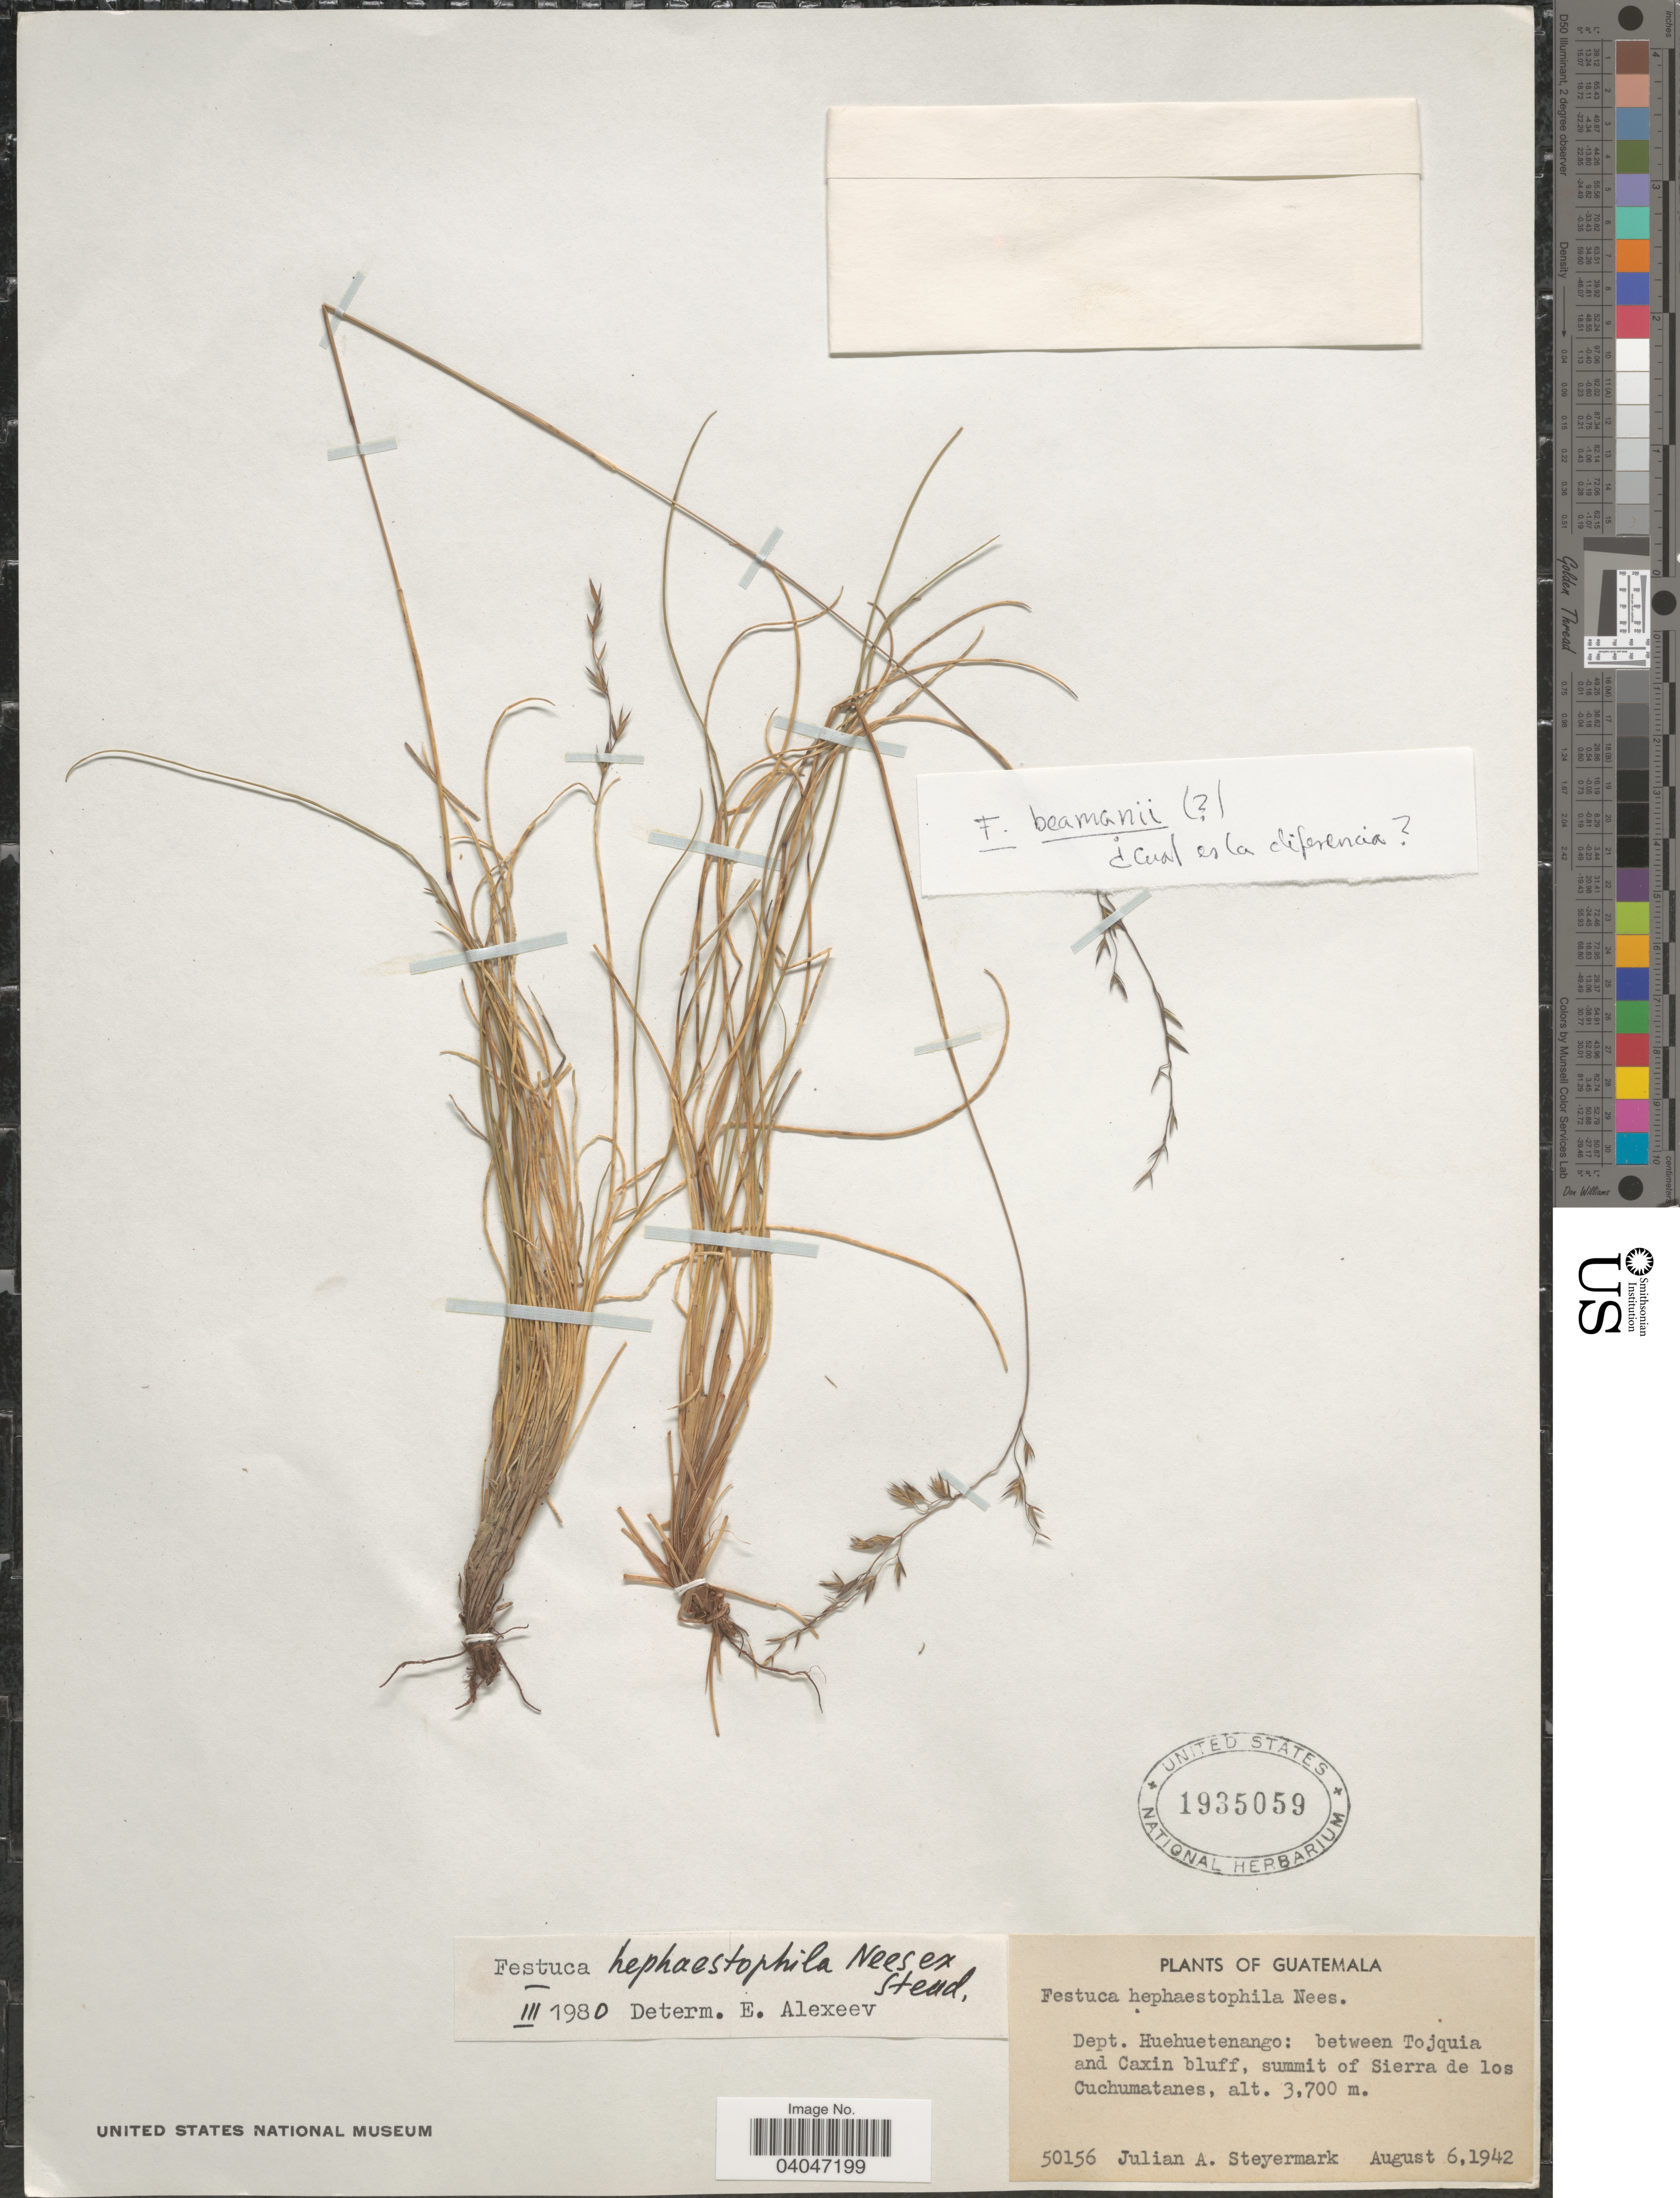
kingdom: Plantae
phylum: Tracheophyta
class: Liliopsida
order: Poales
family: Poaceae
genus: Festuca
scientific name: Festuca hephaestophila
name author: Nees ex Steud.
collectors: J. Steyermark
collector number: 50156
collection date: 1942-08-06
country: Guatemala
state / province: Huehuetenango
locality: Dept. Huehuetenango: between Tojquia and Caxin bluff, summit of Sierra de los Cuchumatanes.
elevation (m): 3700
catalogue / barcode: US 1935059